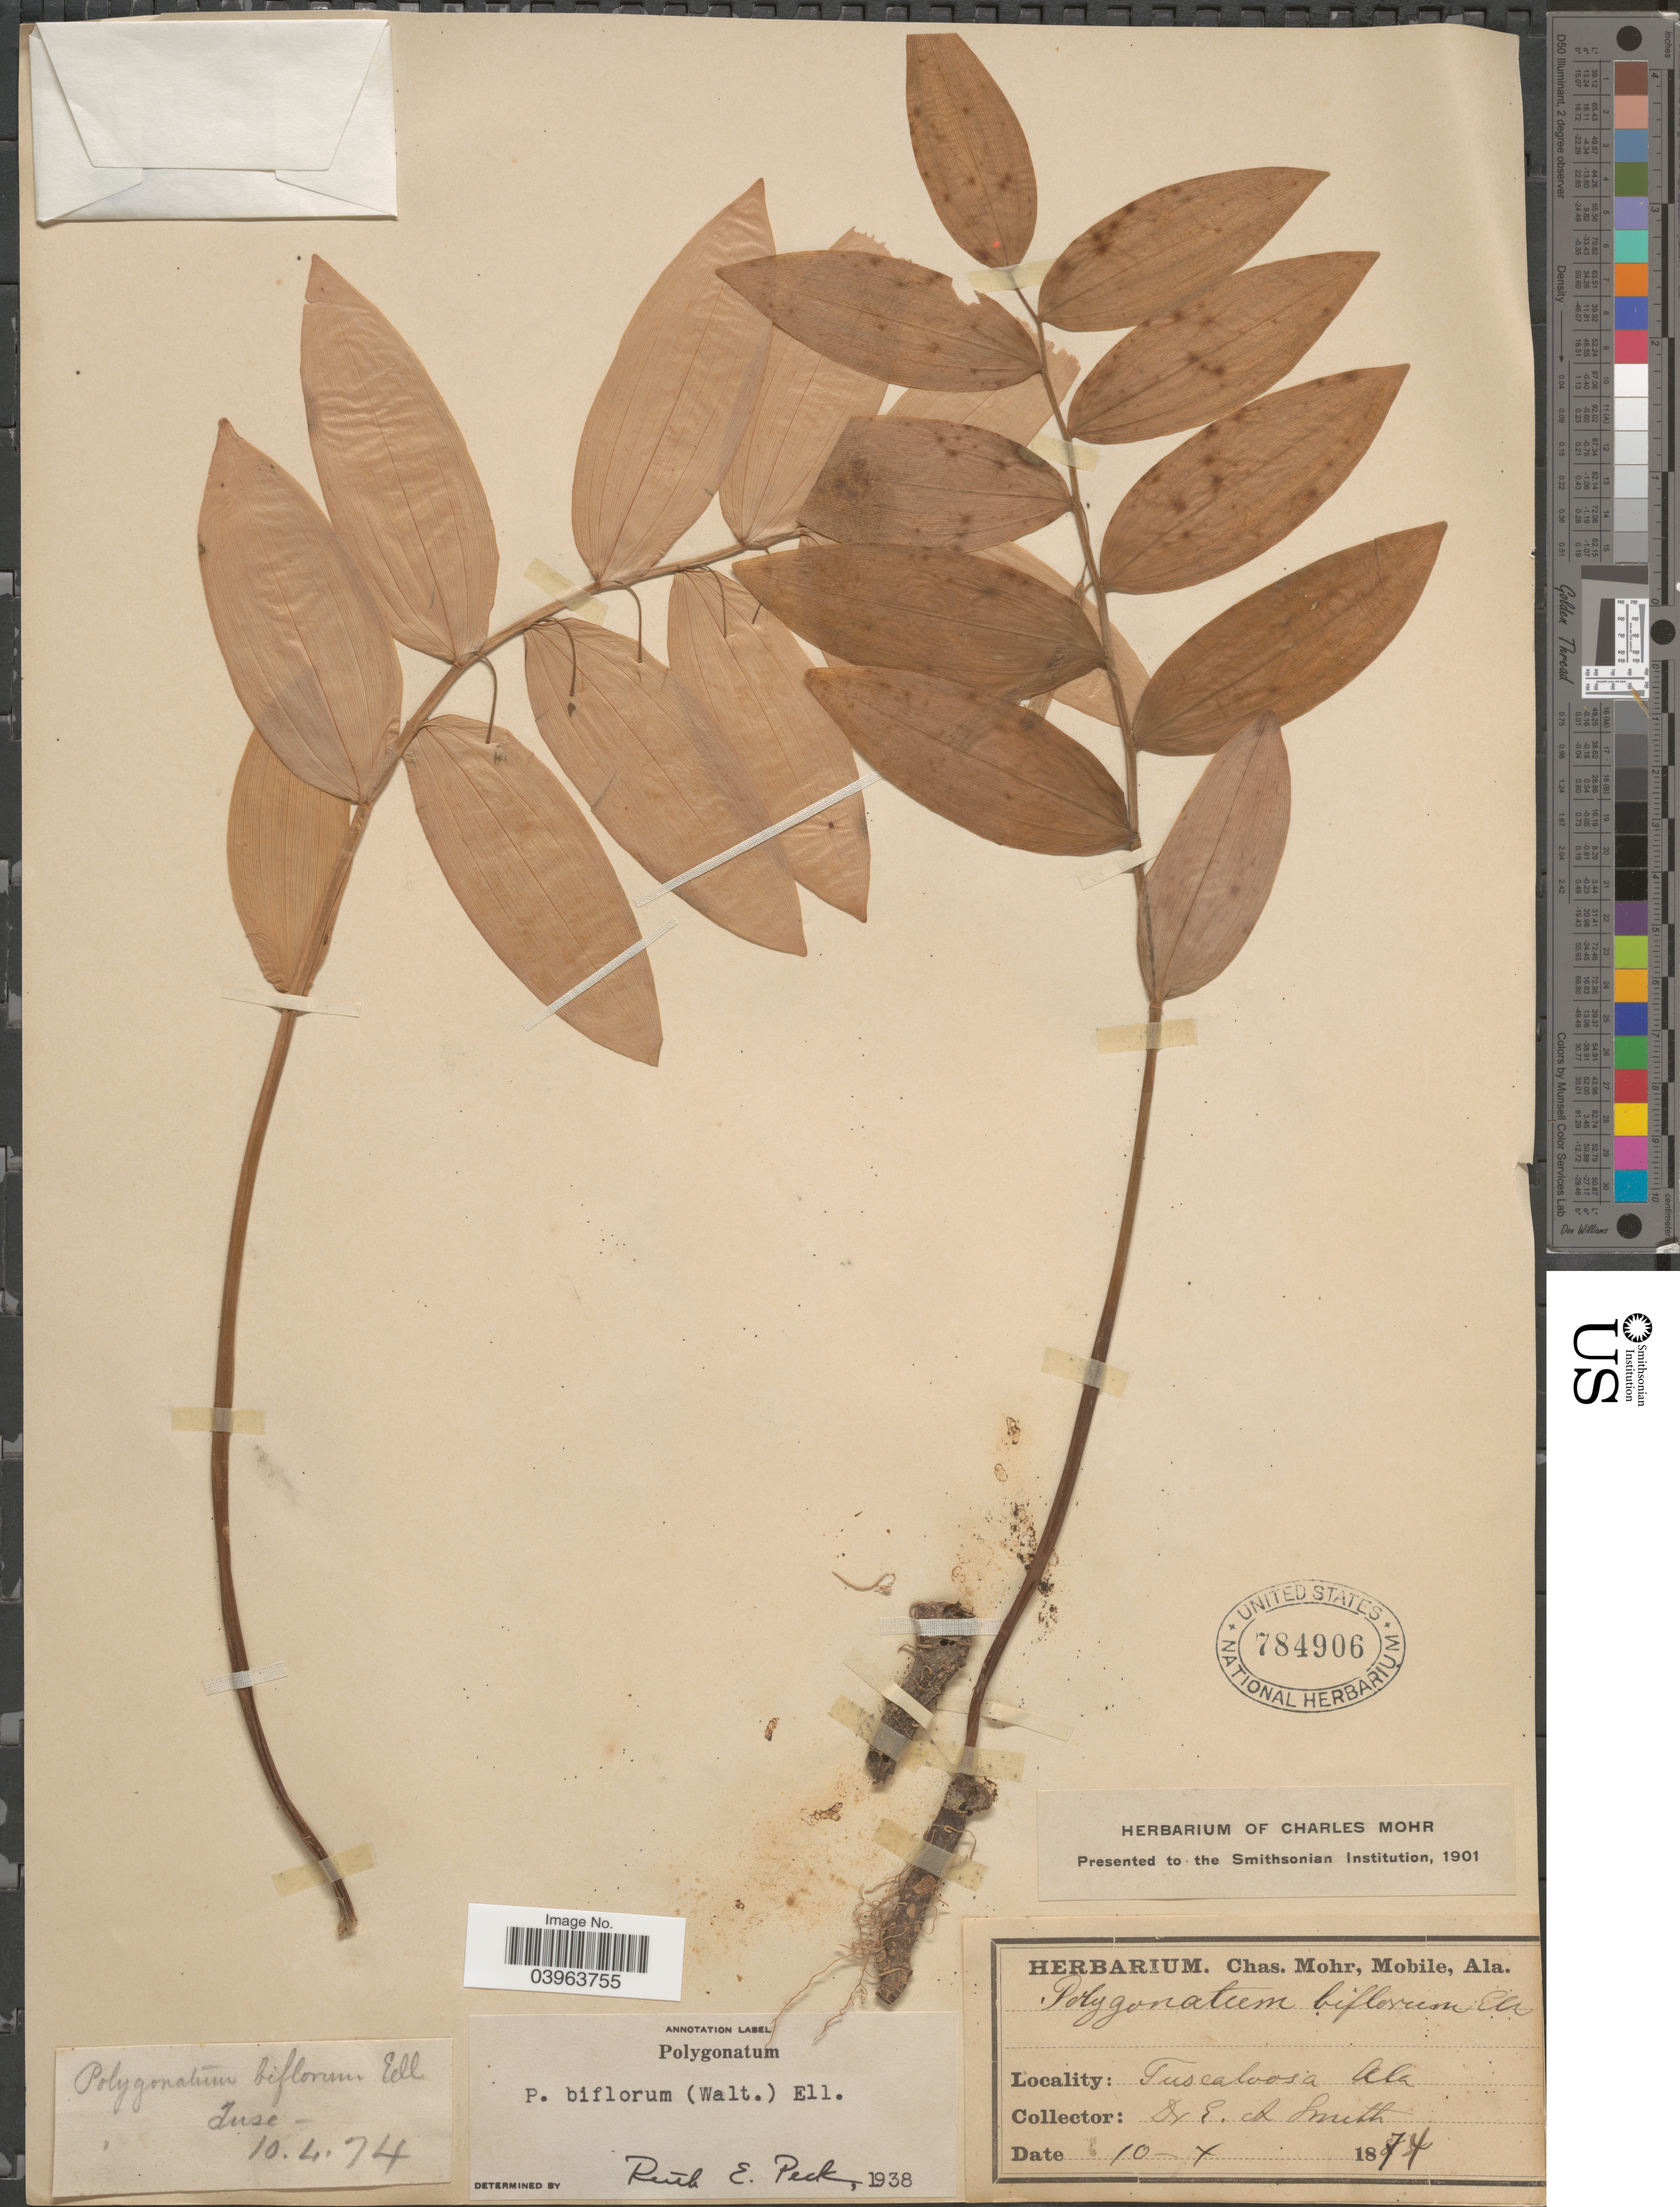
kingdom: Plantae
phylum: Tracheophyta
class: Liliopsida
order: Asparagales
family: Asparagaceae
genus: Polygonatum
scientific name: Polygonatum biflorum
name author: (Walter) Elliott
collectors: E. A. Smith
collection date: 1874-10-10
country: United States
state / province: Alabama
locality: Tuscaloosa.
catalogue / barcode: US 784906